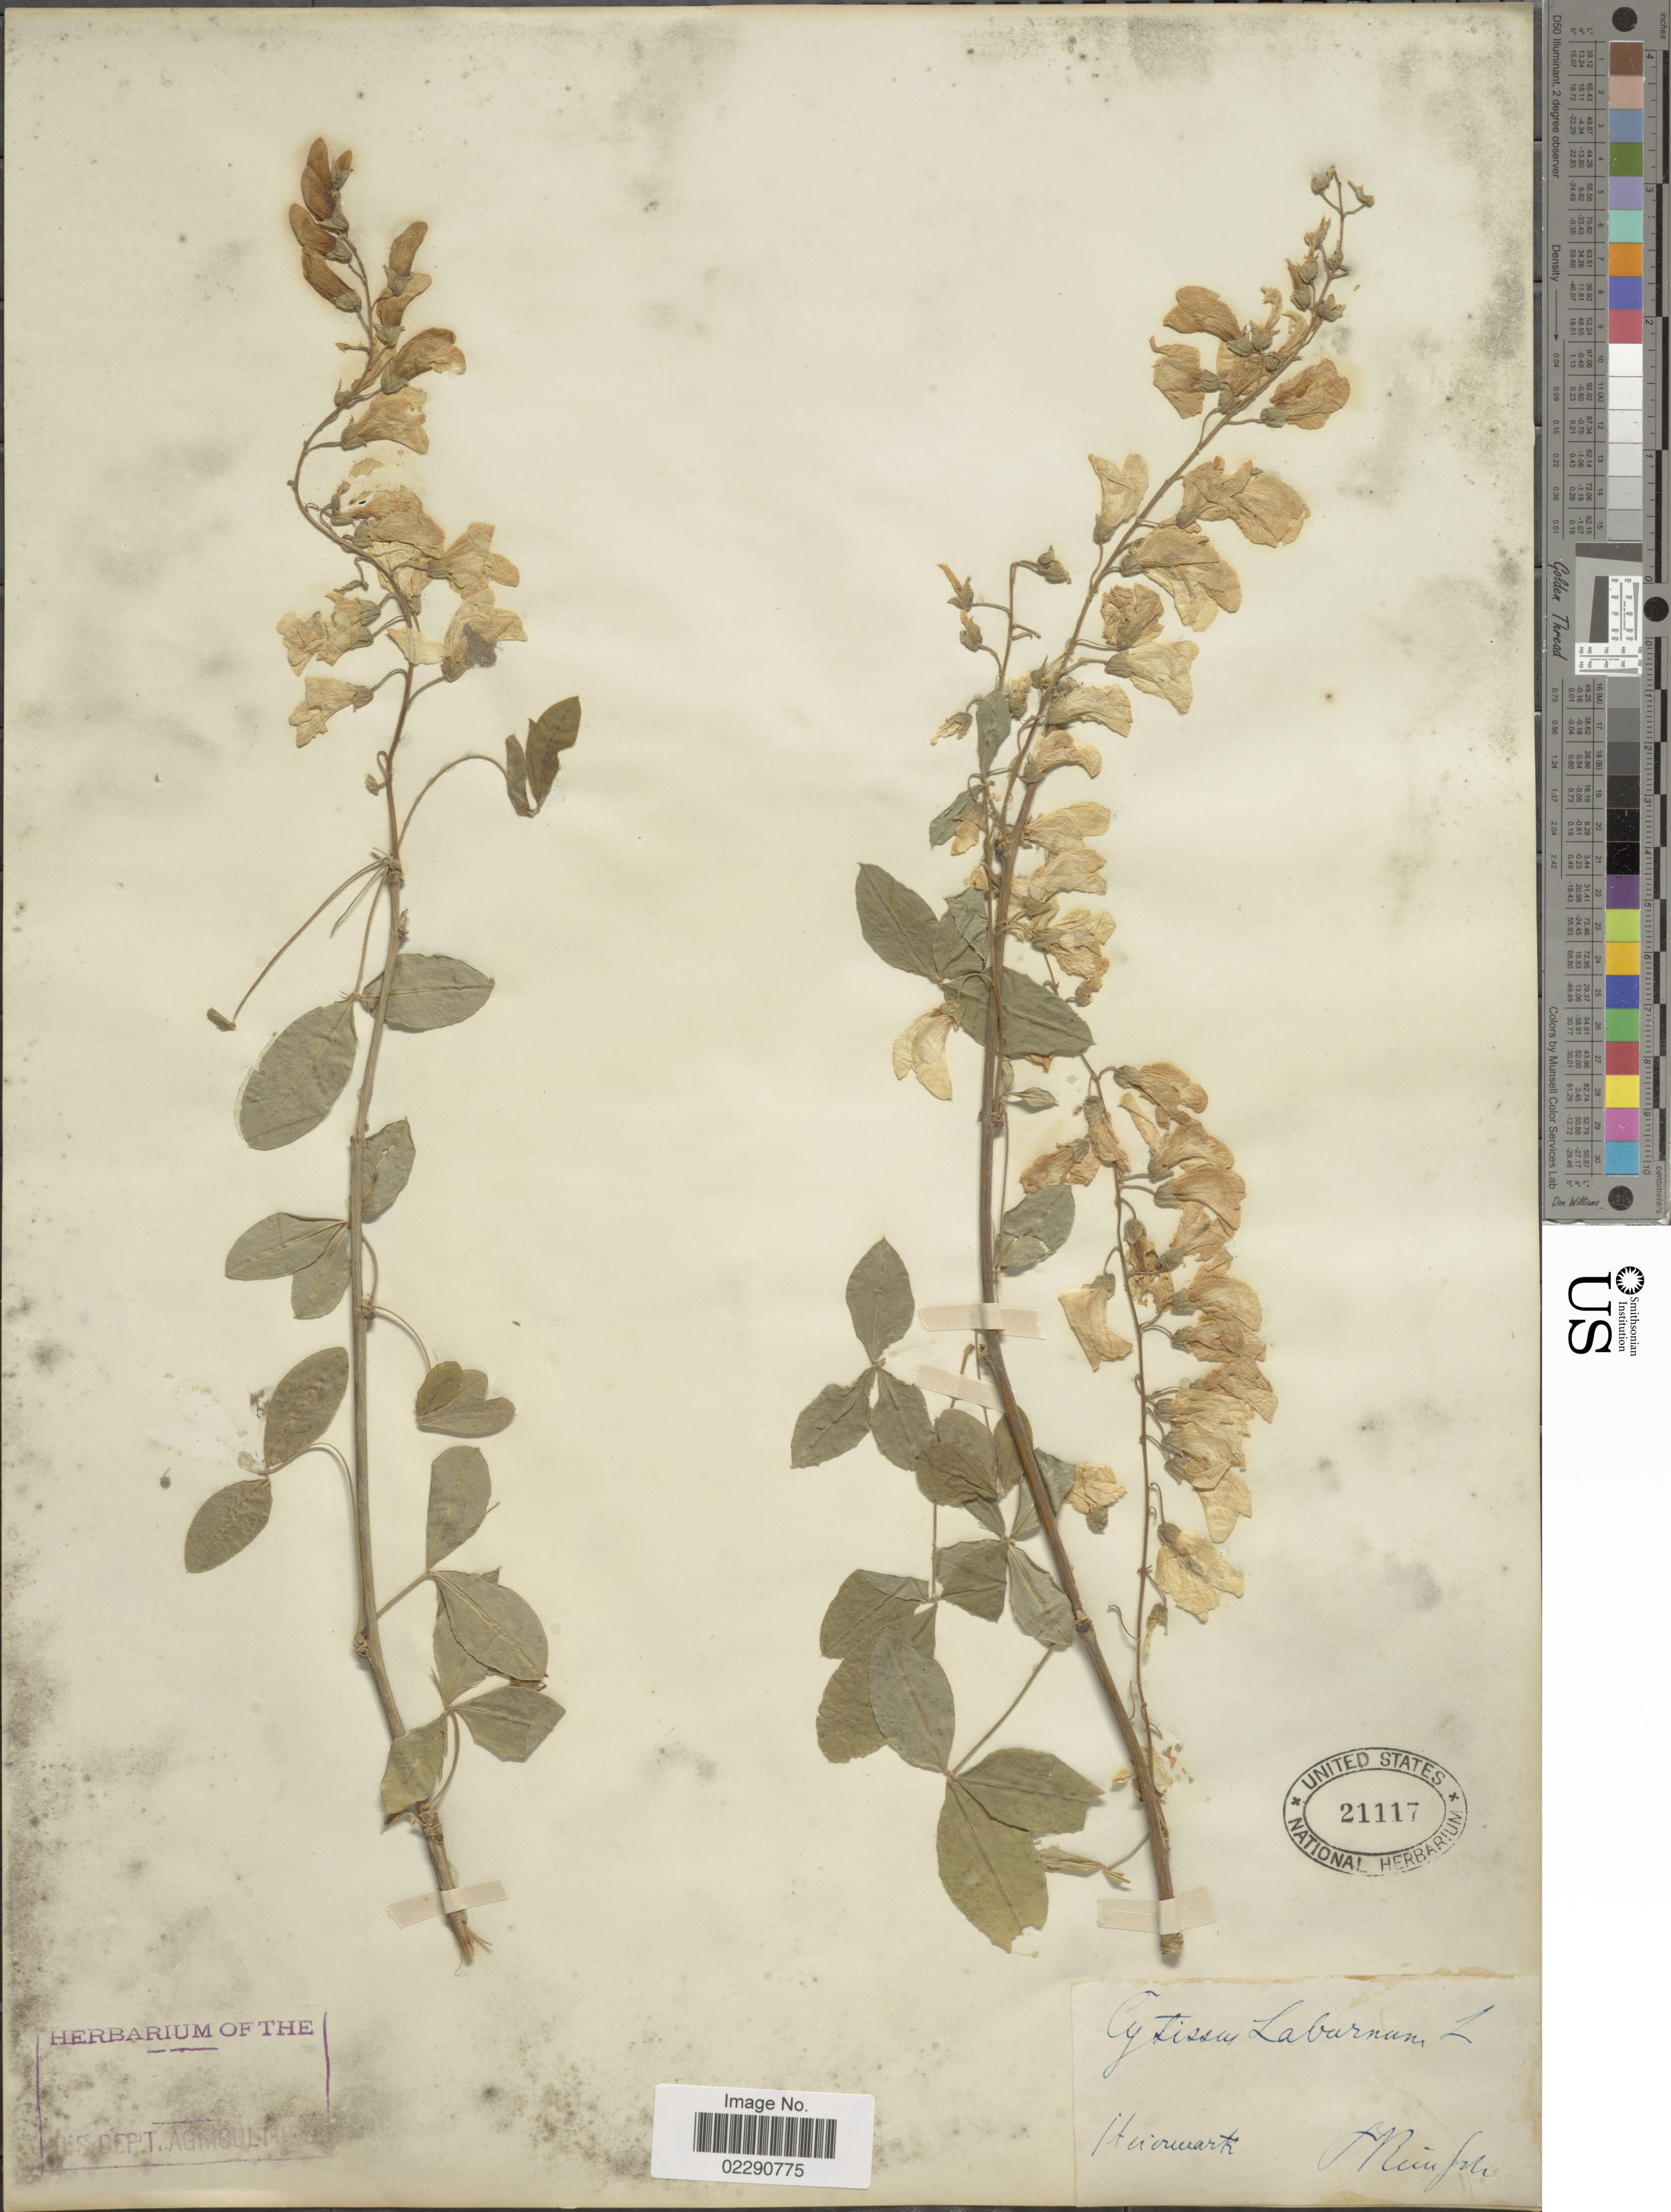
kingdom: Plantae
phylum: Tracheophyta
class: Magnoliopsida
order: Fabales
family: Fabaceae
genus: Laburnum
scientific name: Laburnum anagyroides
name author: Medik.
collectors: M. Reinsch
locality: Heierwartk [interpreted]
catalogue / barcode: US 21117